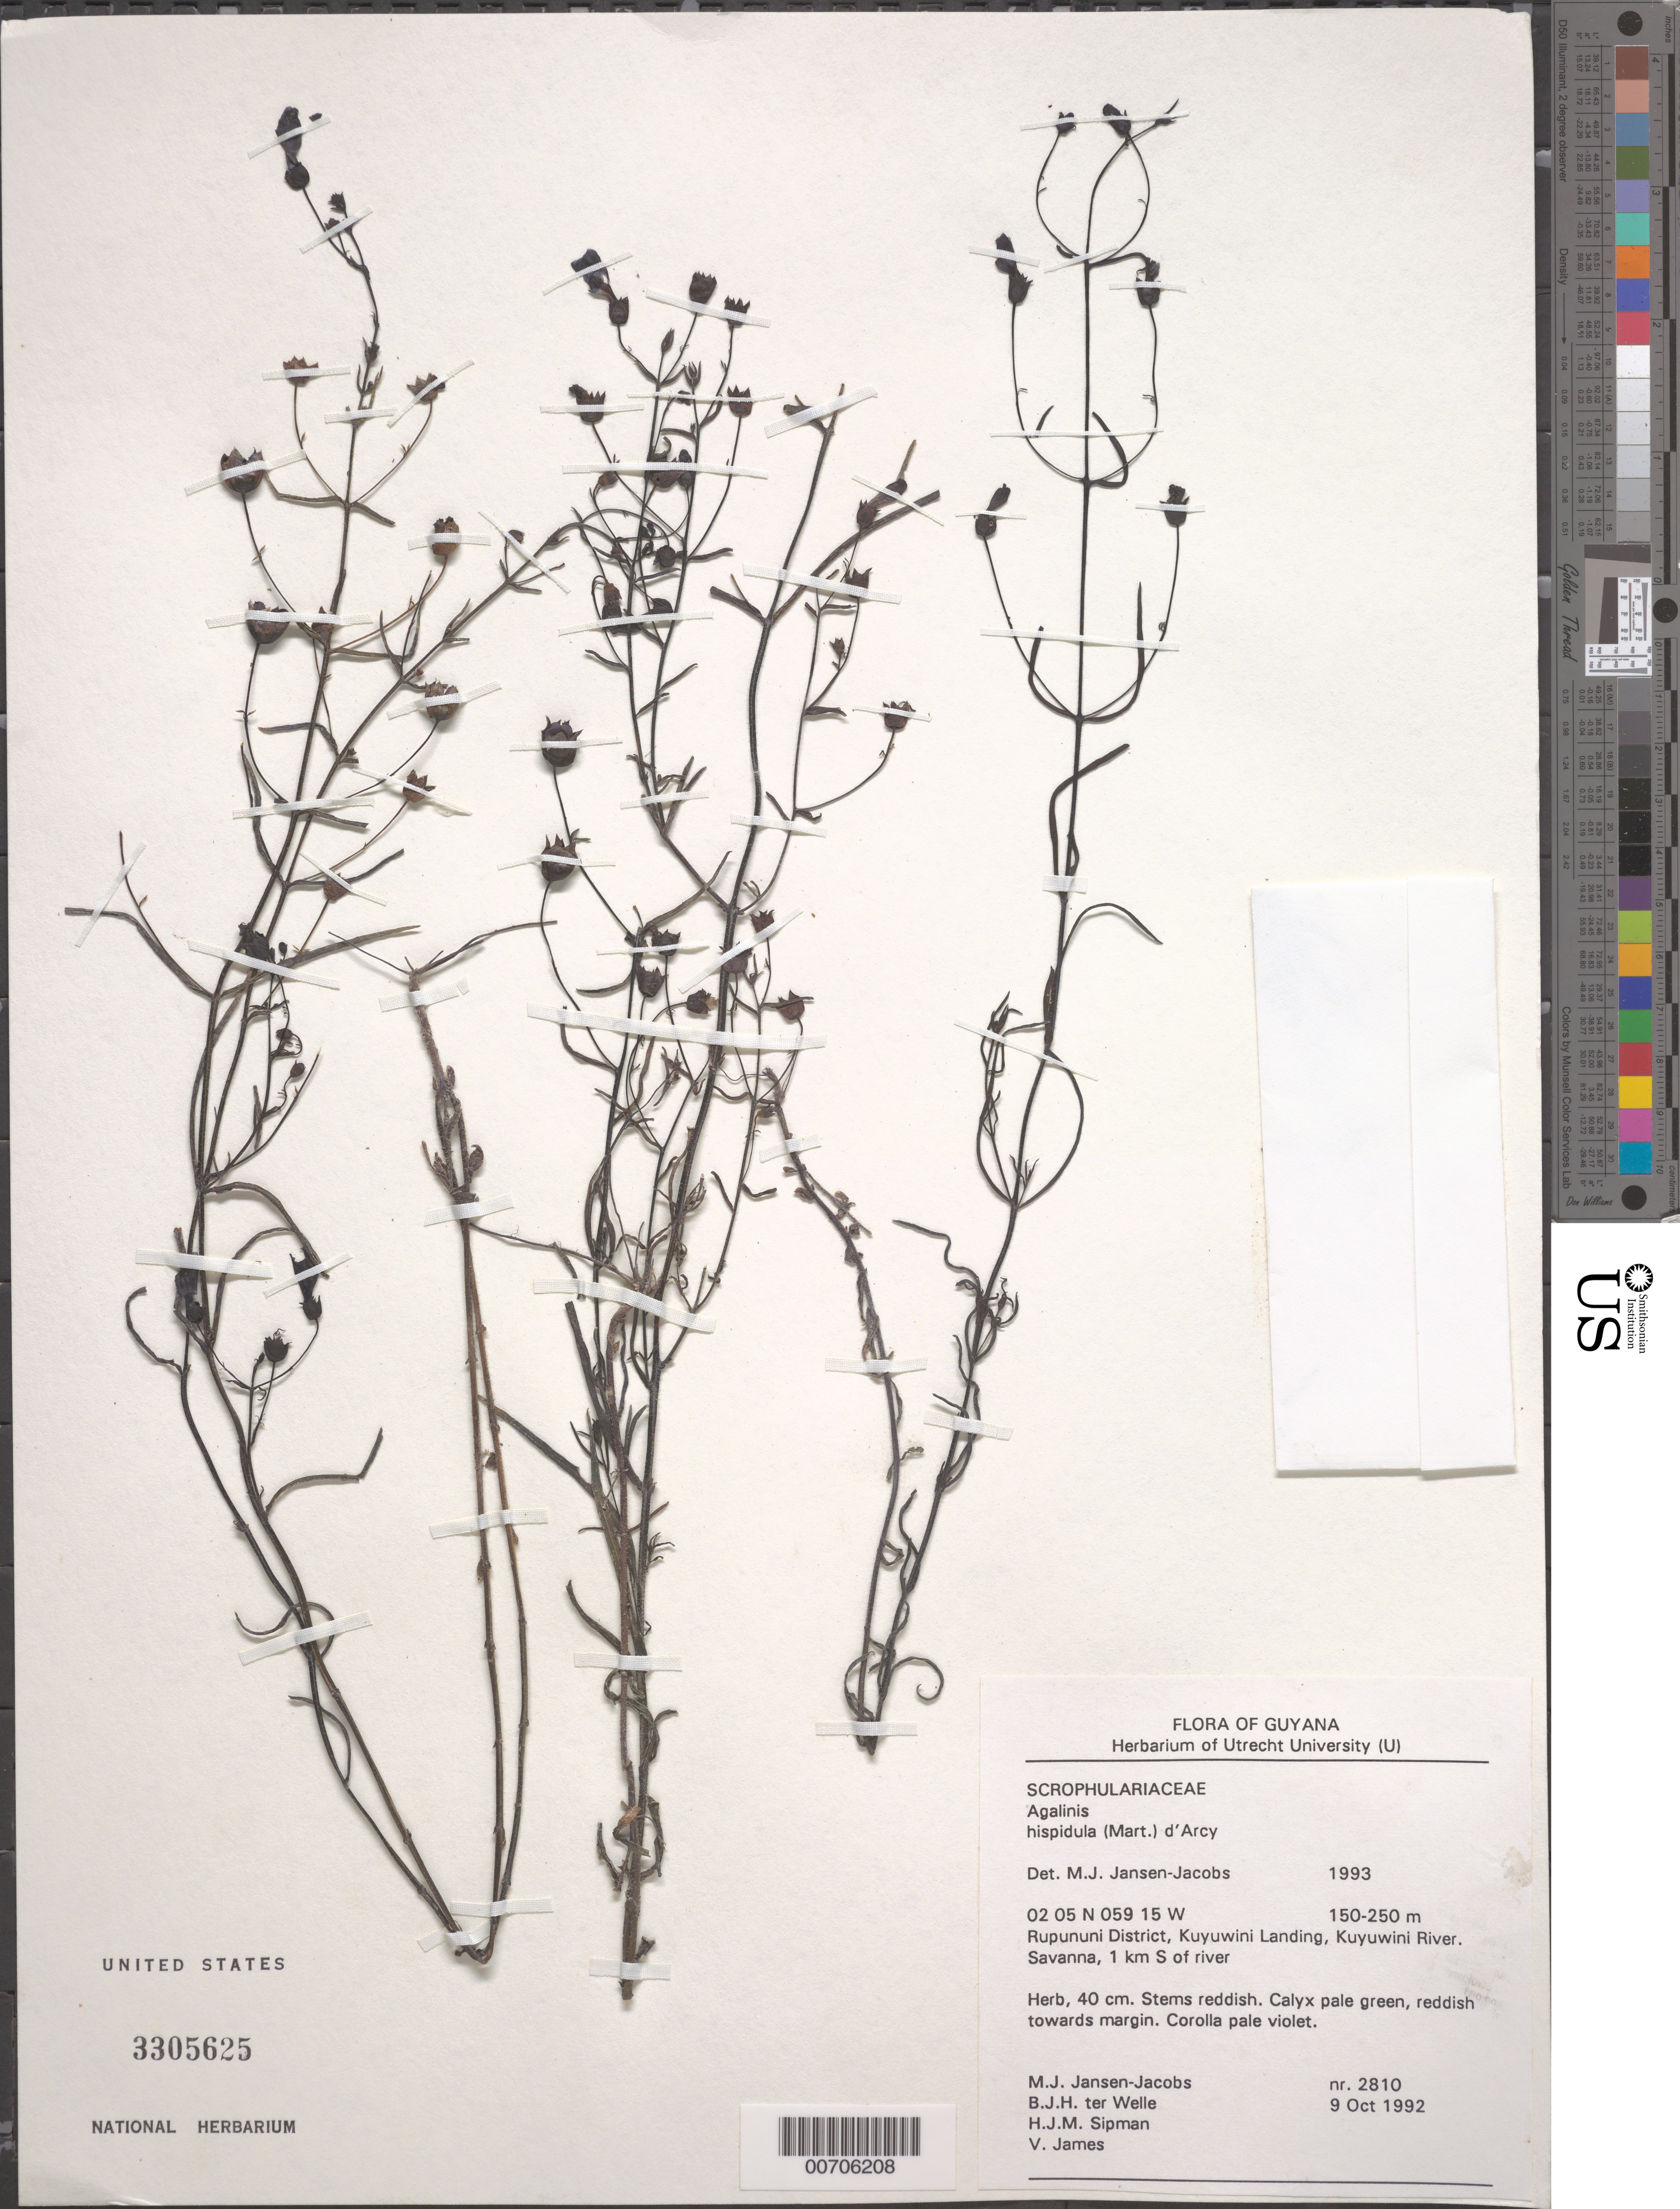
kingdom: Plantae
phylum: Tracheophyta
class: Magnoliopsida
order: Lamiales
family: Orobanchaceae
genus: Agalinis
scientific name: Agalinis hispidula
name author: (Mart.) D'Arcy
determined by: Jansen-Jacobs, M. J., (U), Nationaal Herbarium Nederland, Utrecht University branch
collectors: M. J. Jansen-Jacobs, B. Welle, H. J. M. Sipman & V. James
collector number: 2810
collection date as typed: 9-Oct-92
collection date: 1992-10-09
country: Guyana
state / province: U. Takutu-U. Essequibo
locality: Kuyuwini Landing, Kuyuwini River, Rupununi District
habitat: Savanna, 1 km S of R.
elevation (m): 150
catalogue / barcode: US 3305625